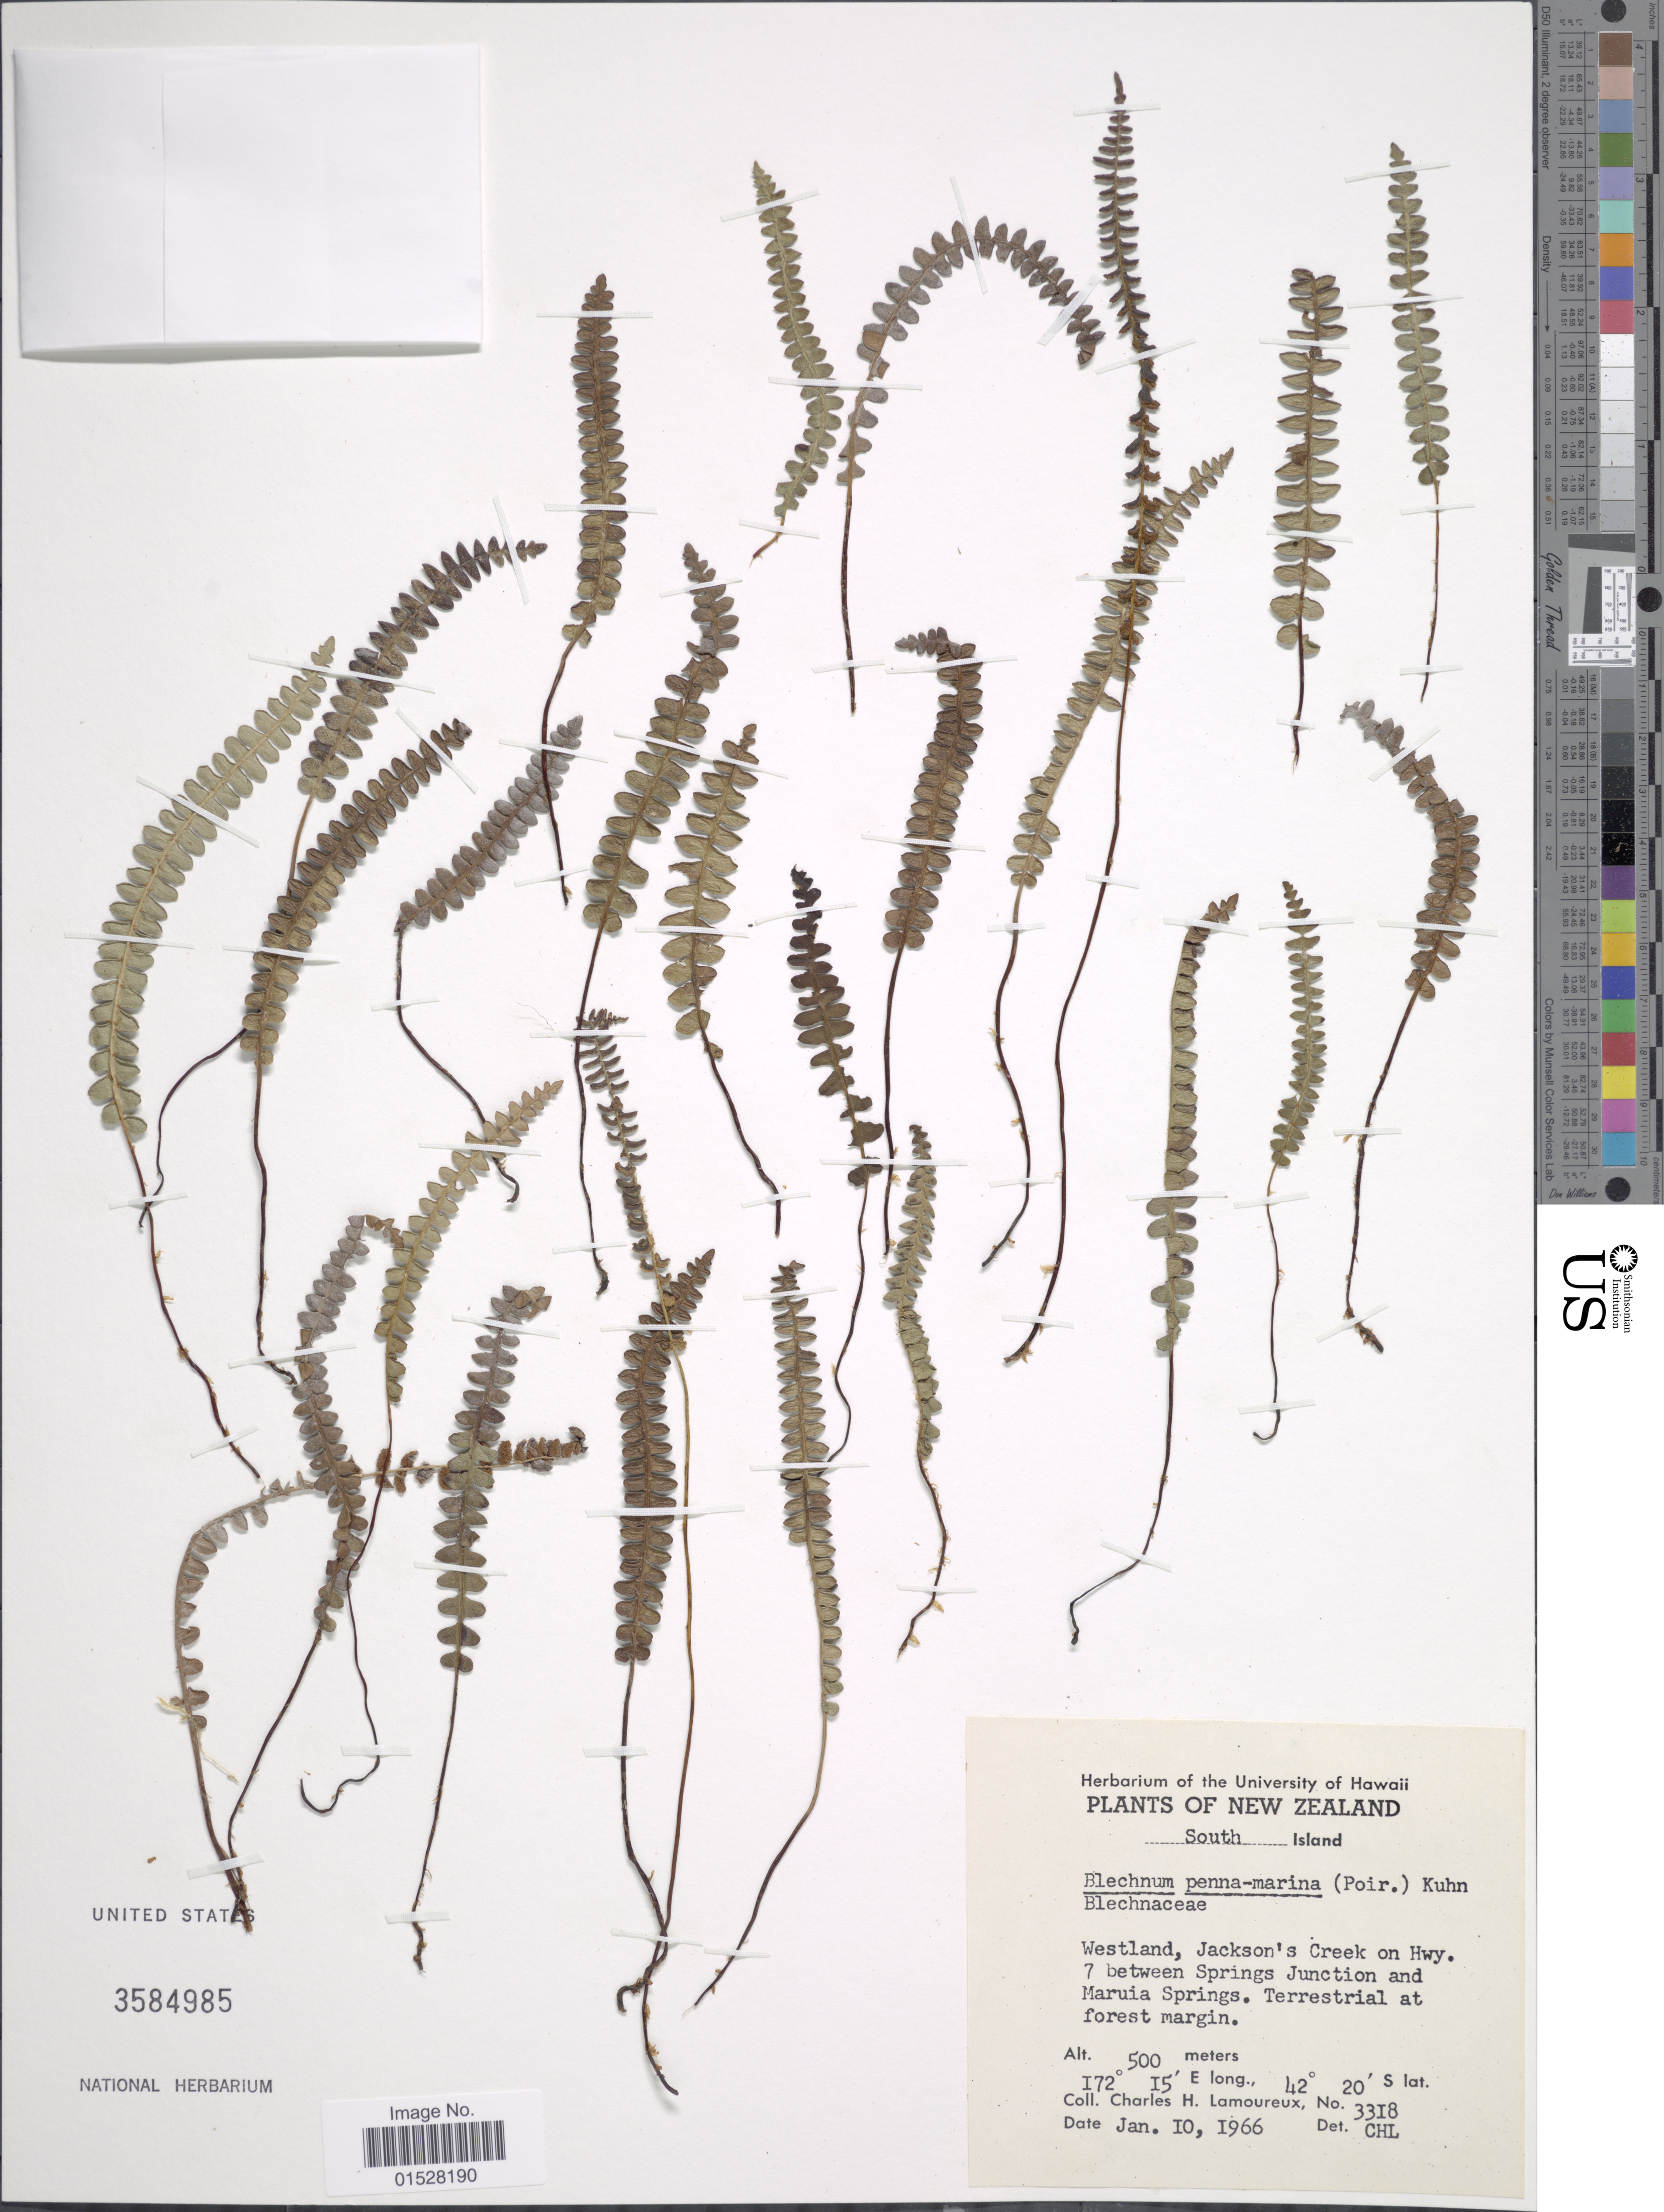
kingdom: Plantae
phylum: Tracheophyta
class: Polypodiopsida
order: Polypodiales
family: Blechnaceae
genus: Blechnum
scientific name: Blechnum penna-marina subsp. alpina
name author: T.C. Chambers & P. A. Farrant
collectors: C. H. Lamoureux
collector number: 3318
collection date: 1966-01-10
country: New Zealand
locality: South Island, Westland, Jackson's Creek on Hwy.7 between Springs Junction and Maruia Springs.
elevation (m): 500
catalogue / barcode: US 3584985